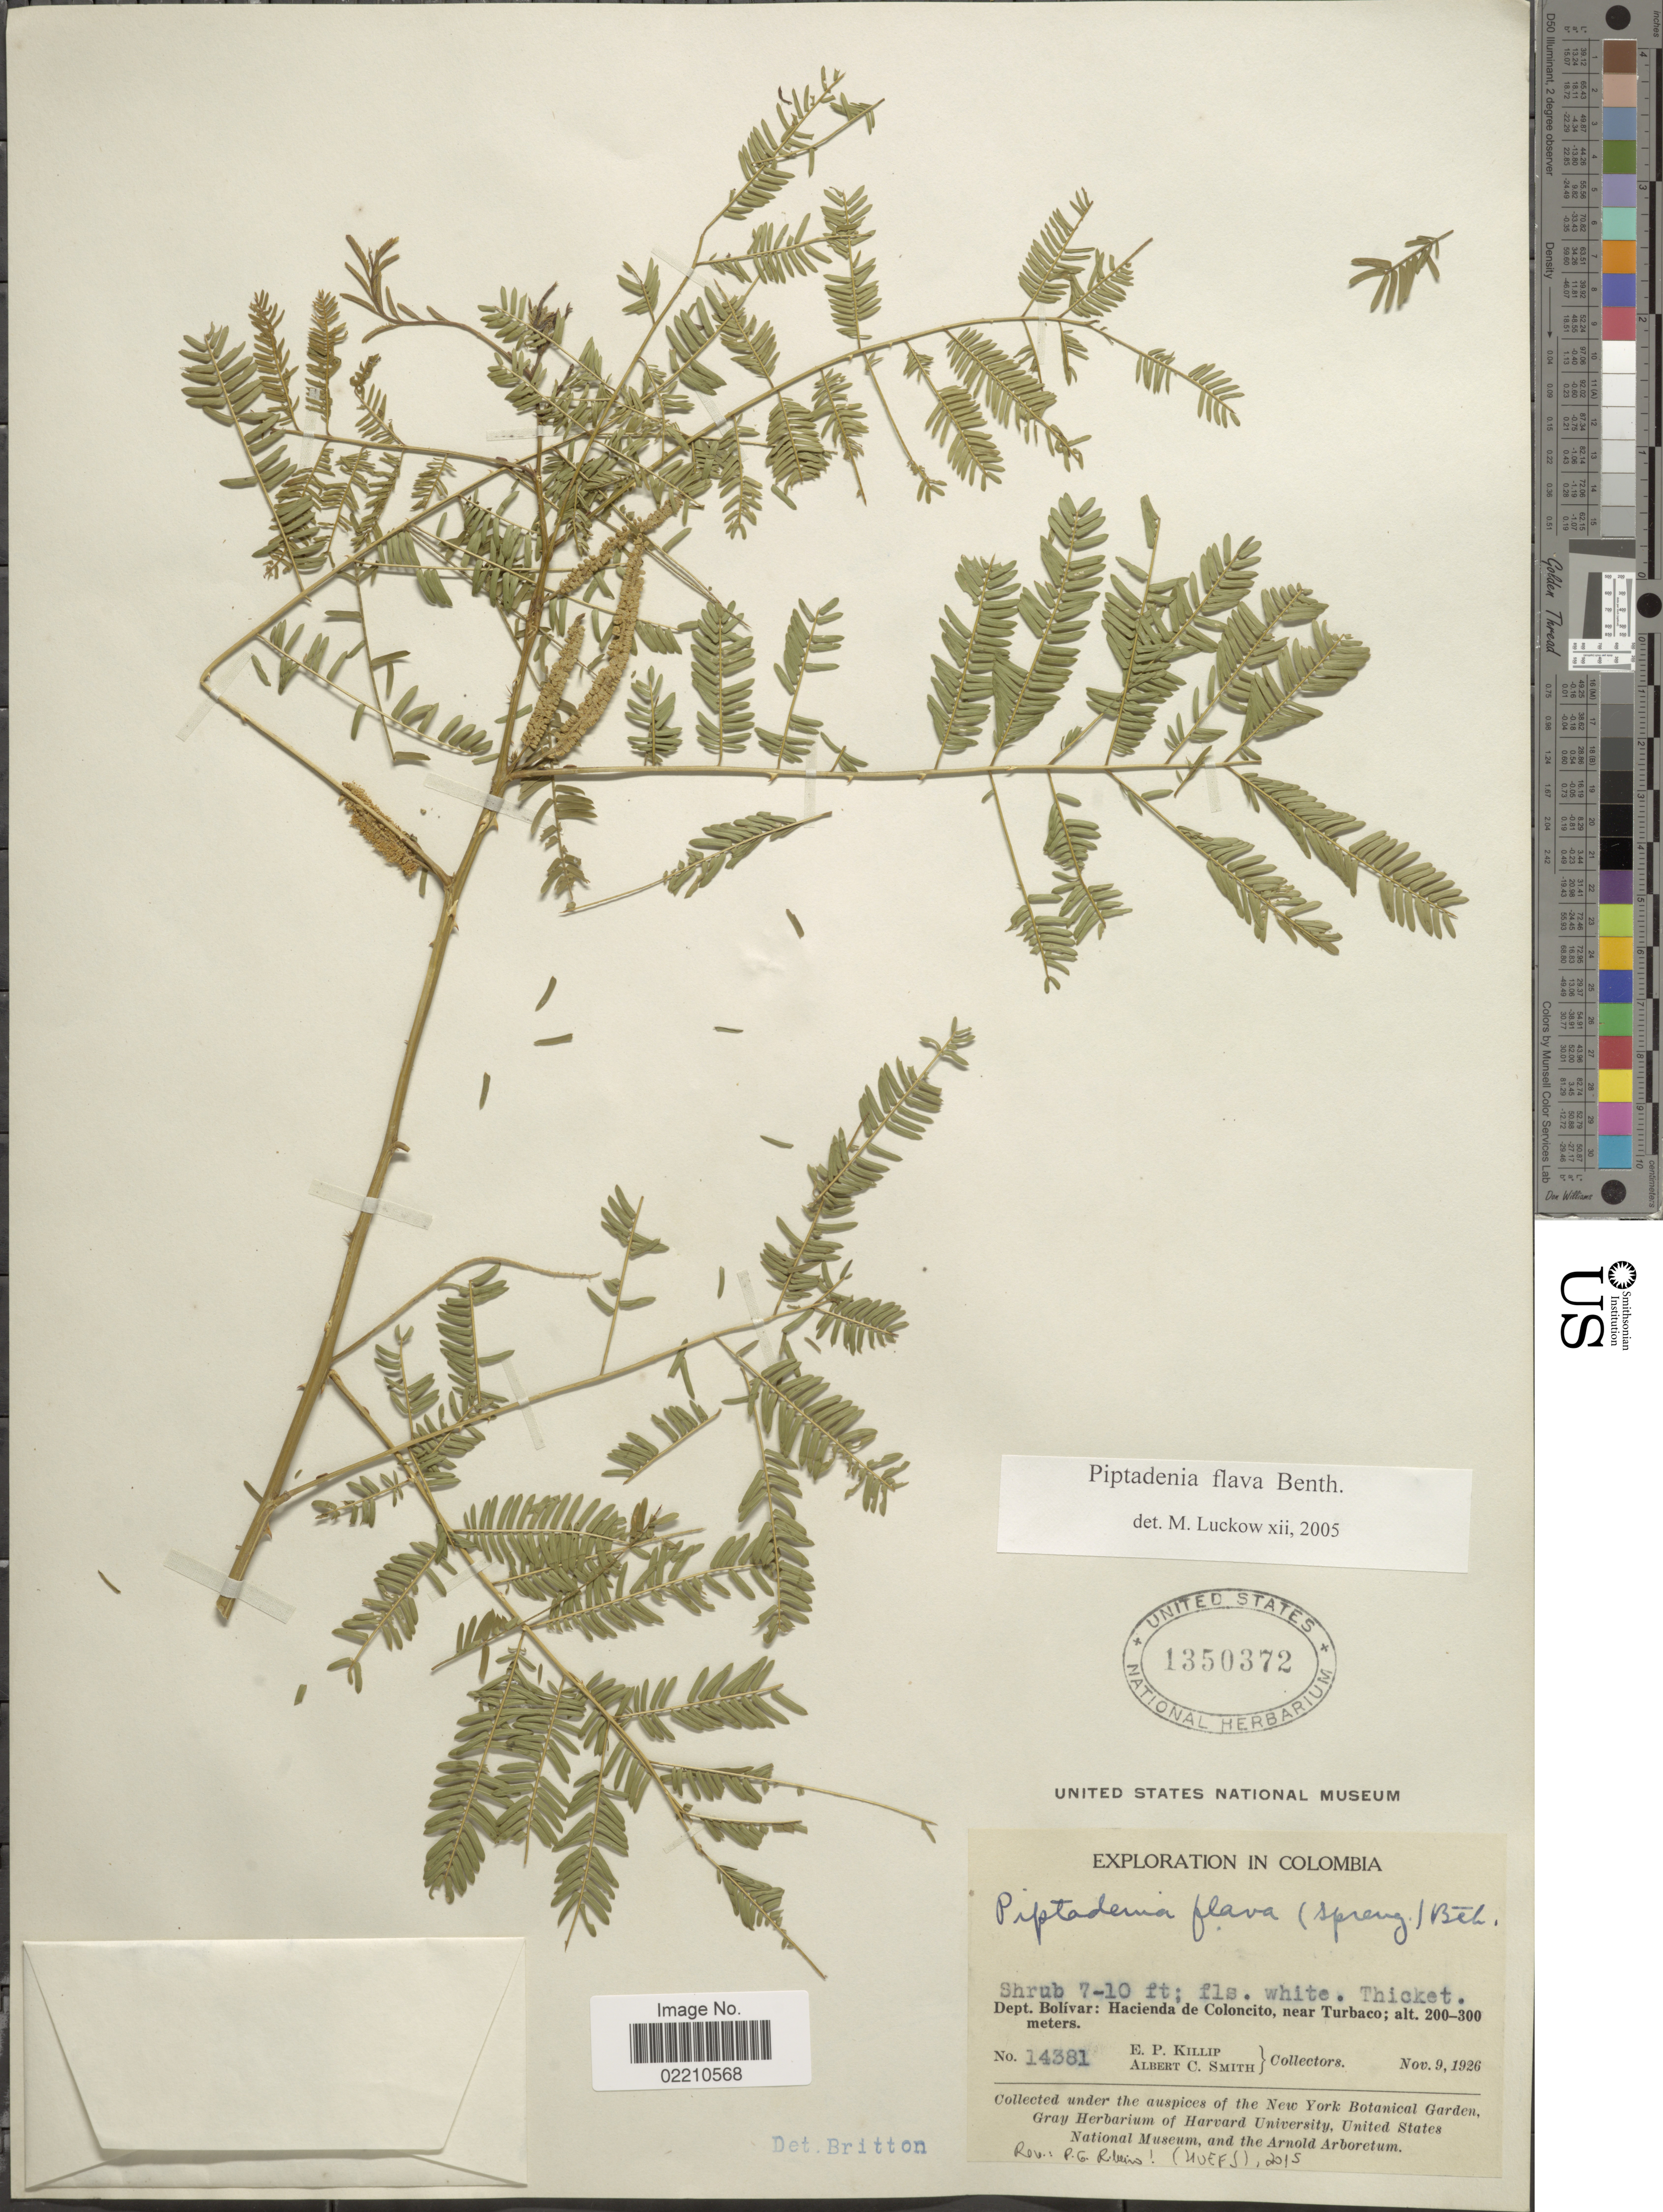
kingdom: Plantae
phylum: Tracheophyta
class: Magnoliopsida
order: Fabales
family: Fabaceae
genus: Piptadenia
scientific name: Piptadenia flava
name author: (DC.) Benth.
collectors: E. P. Killip & A. C. Smith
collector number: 14381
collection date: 1926-11-09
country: Colombia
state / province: Bolívar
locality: Dept. Bolivar: hacienda de Coloncito, near Turbaco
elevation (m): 200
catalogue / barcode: US 1350372